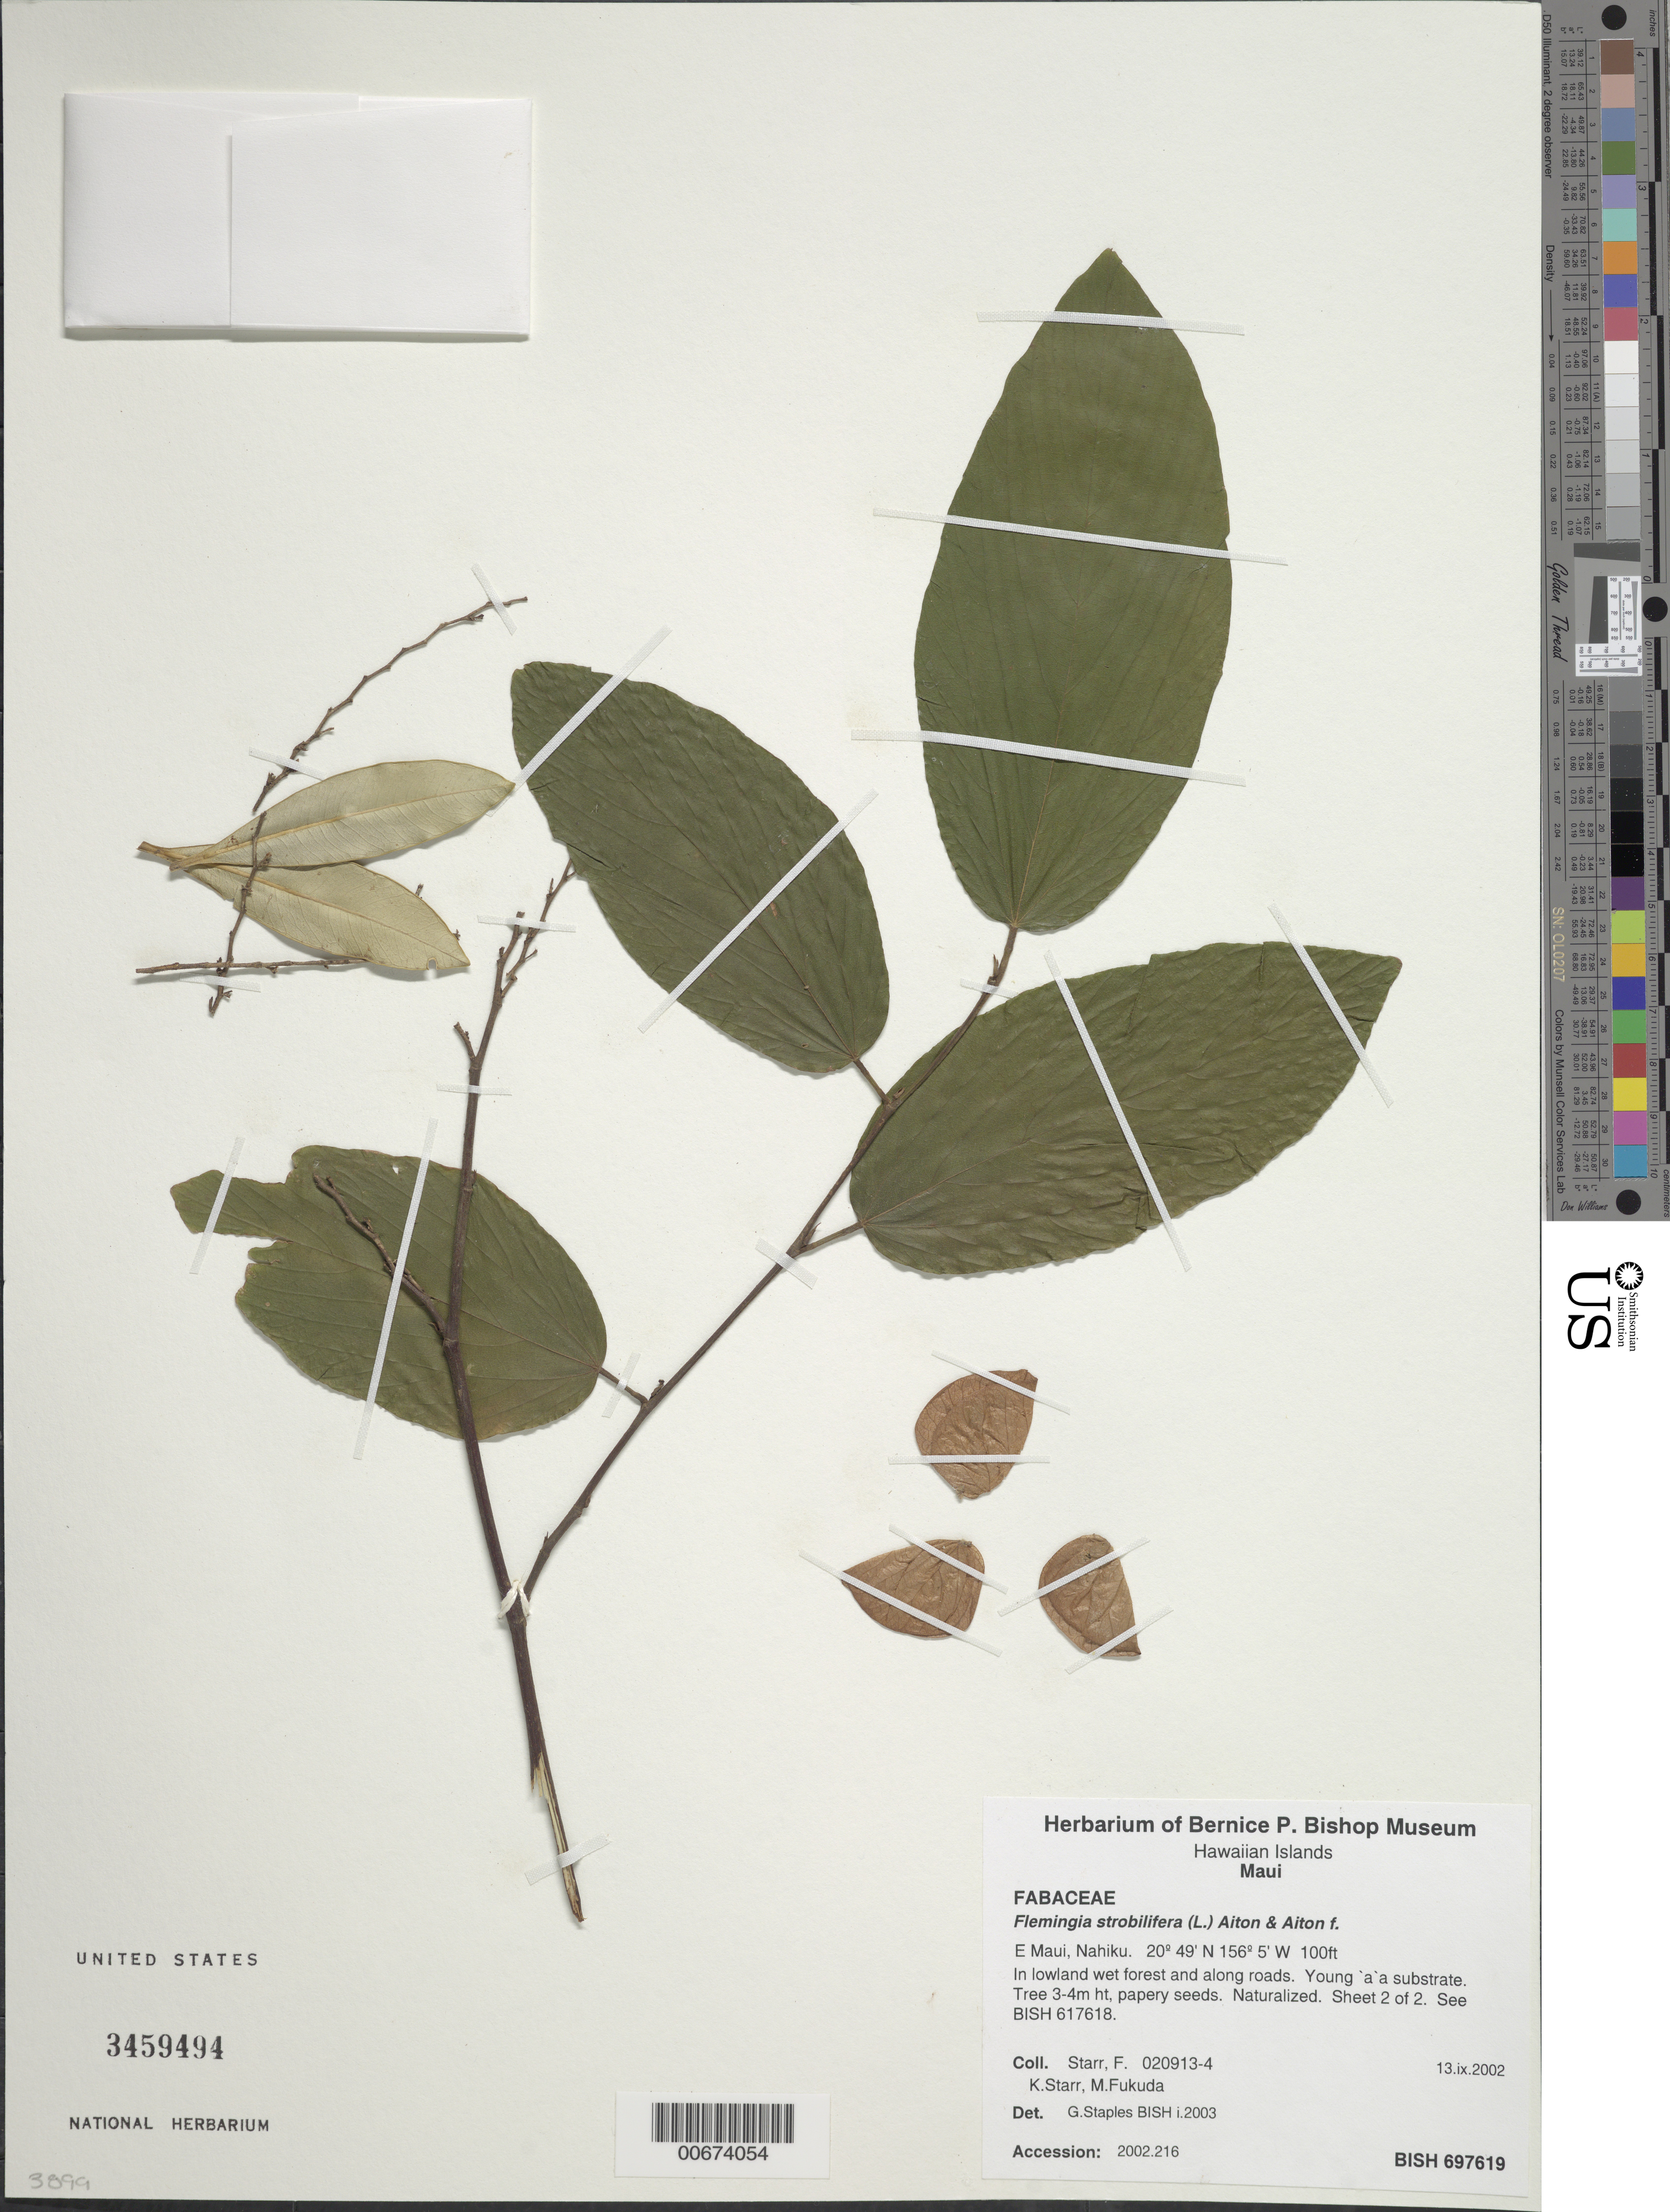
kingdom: Plantae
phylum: Tracheophyta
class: Magnoliopsida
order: Fabales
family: Fabaceae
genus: Flemingia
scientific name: Flemingia strobilifera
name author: (L.) W.T. Aiton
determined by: Staples, G. W.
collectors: F. Starr, K. Starr & M. Fukuda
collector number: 020913-4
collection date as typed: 13 Sep 2002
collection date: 2002-09-13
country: United States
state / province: Hawaii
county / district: Maui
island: Maui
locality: E Maui, Nahiku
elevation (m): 30.48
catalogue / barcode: US 3459494